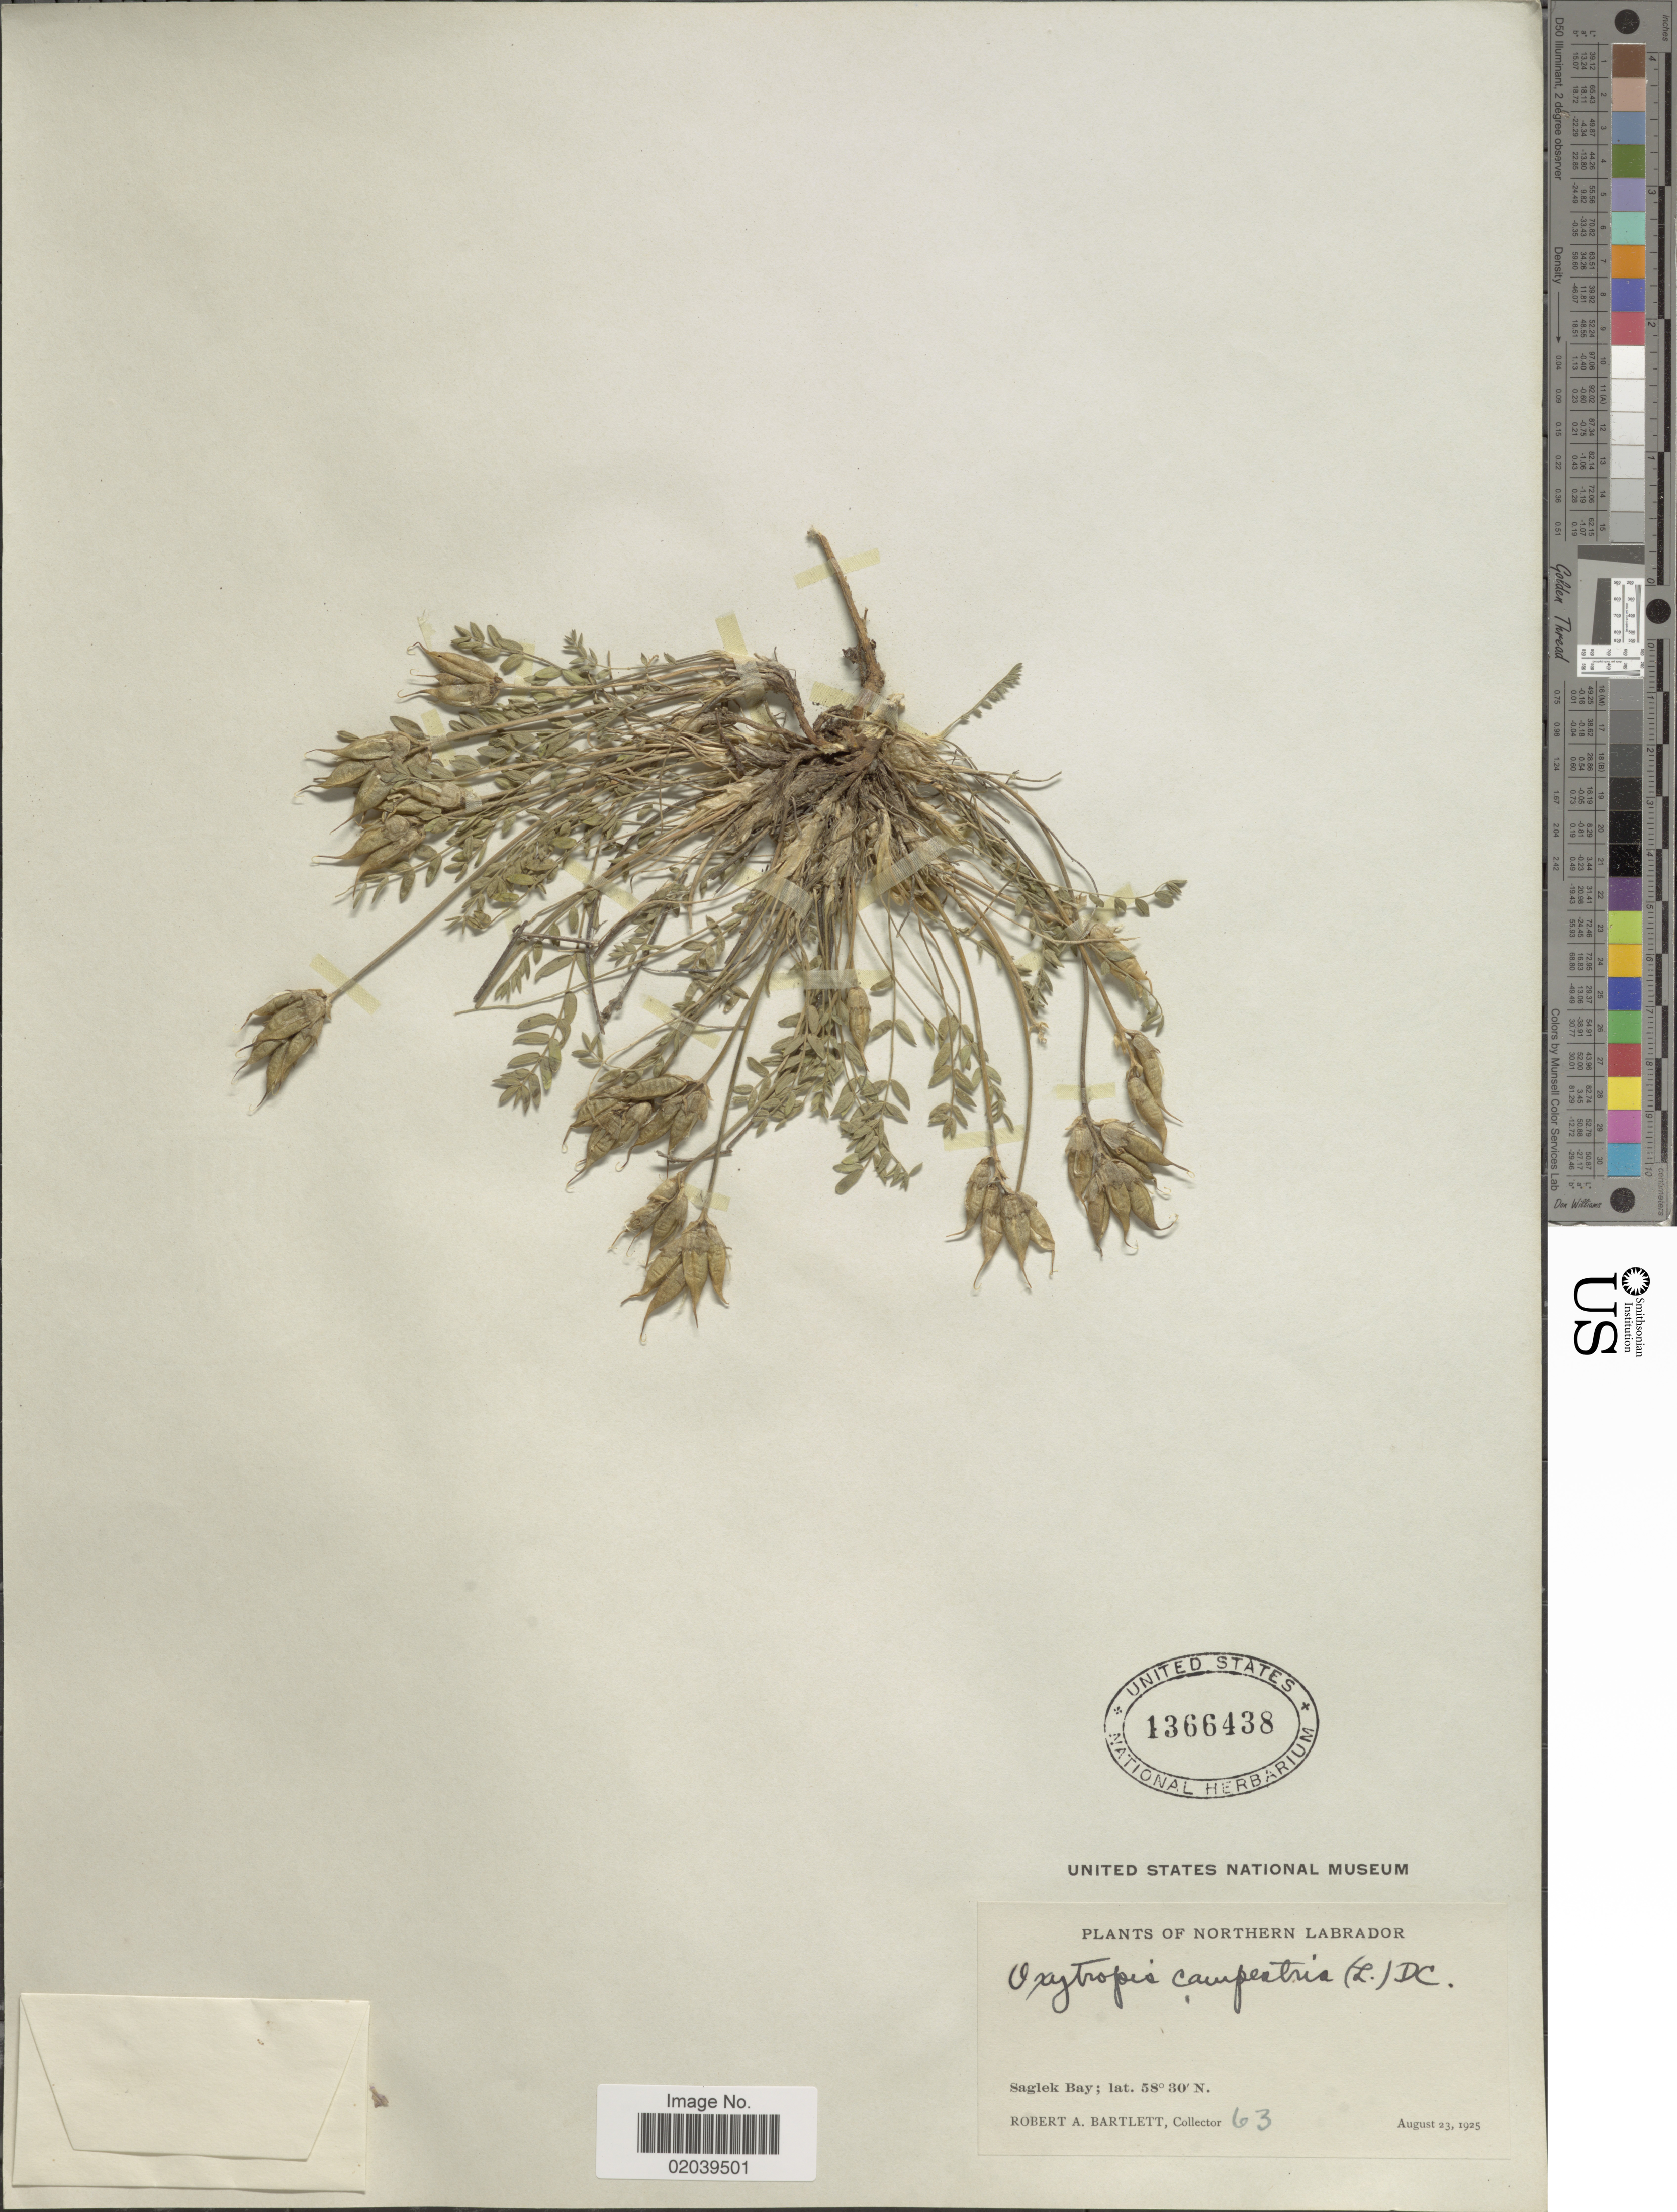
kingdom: Plantae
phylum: Tracheophyta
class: Magnoliopsida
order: Fabales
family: Fabaceae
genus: Oxytropis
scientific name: Oxytropis campestris var. terrae-novae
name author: (Fernald) Barneby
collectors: R. W. Bartlett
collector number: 63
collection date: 1925-08-23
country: Canada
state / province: Newfoundland and Labrador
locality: Northern Labrador, Saglek Bay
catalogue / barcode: US 1366438